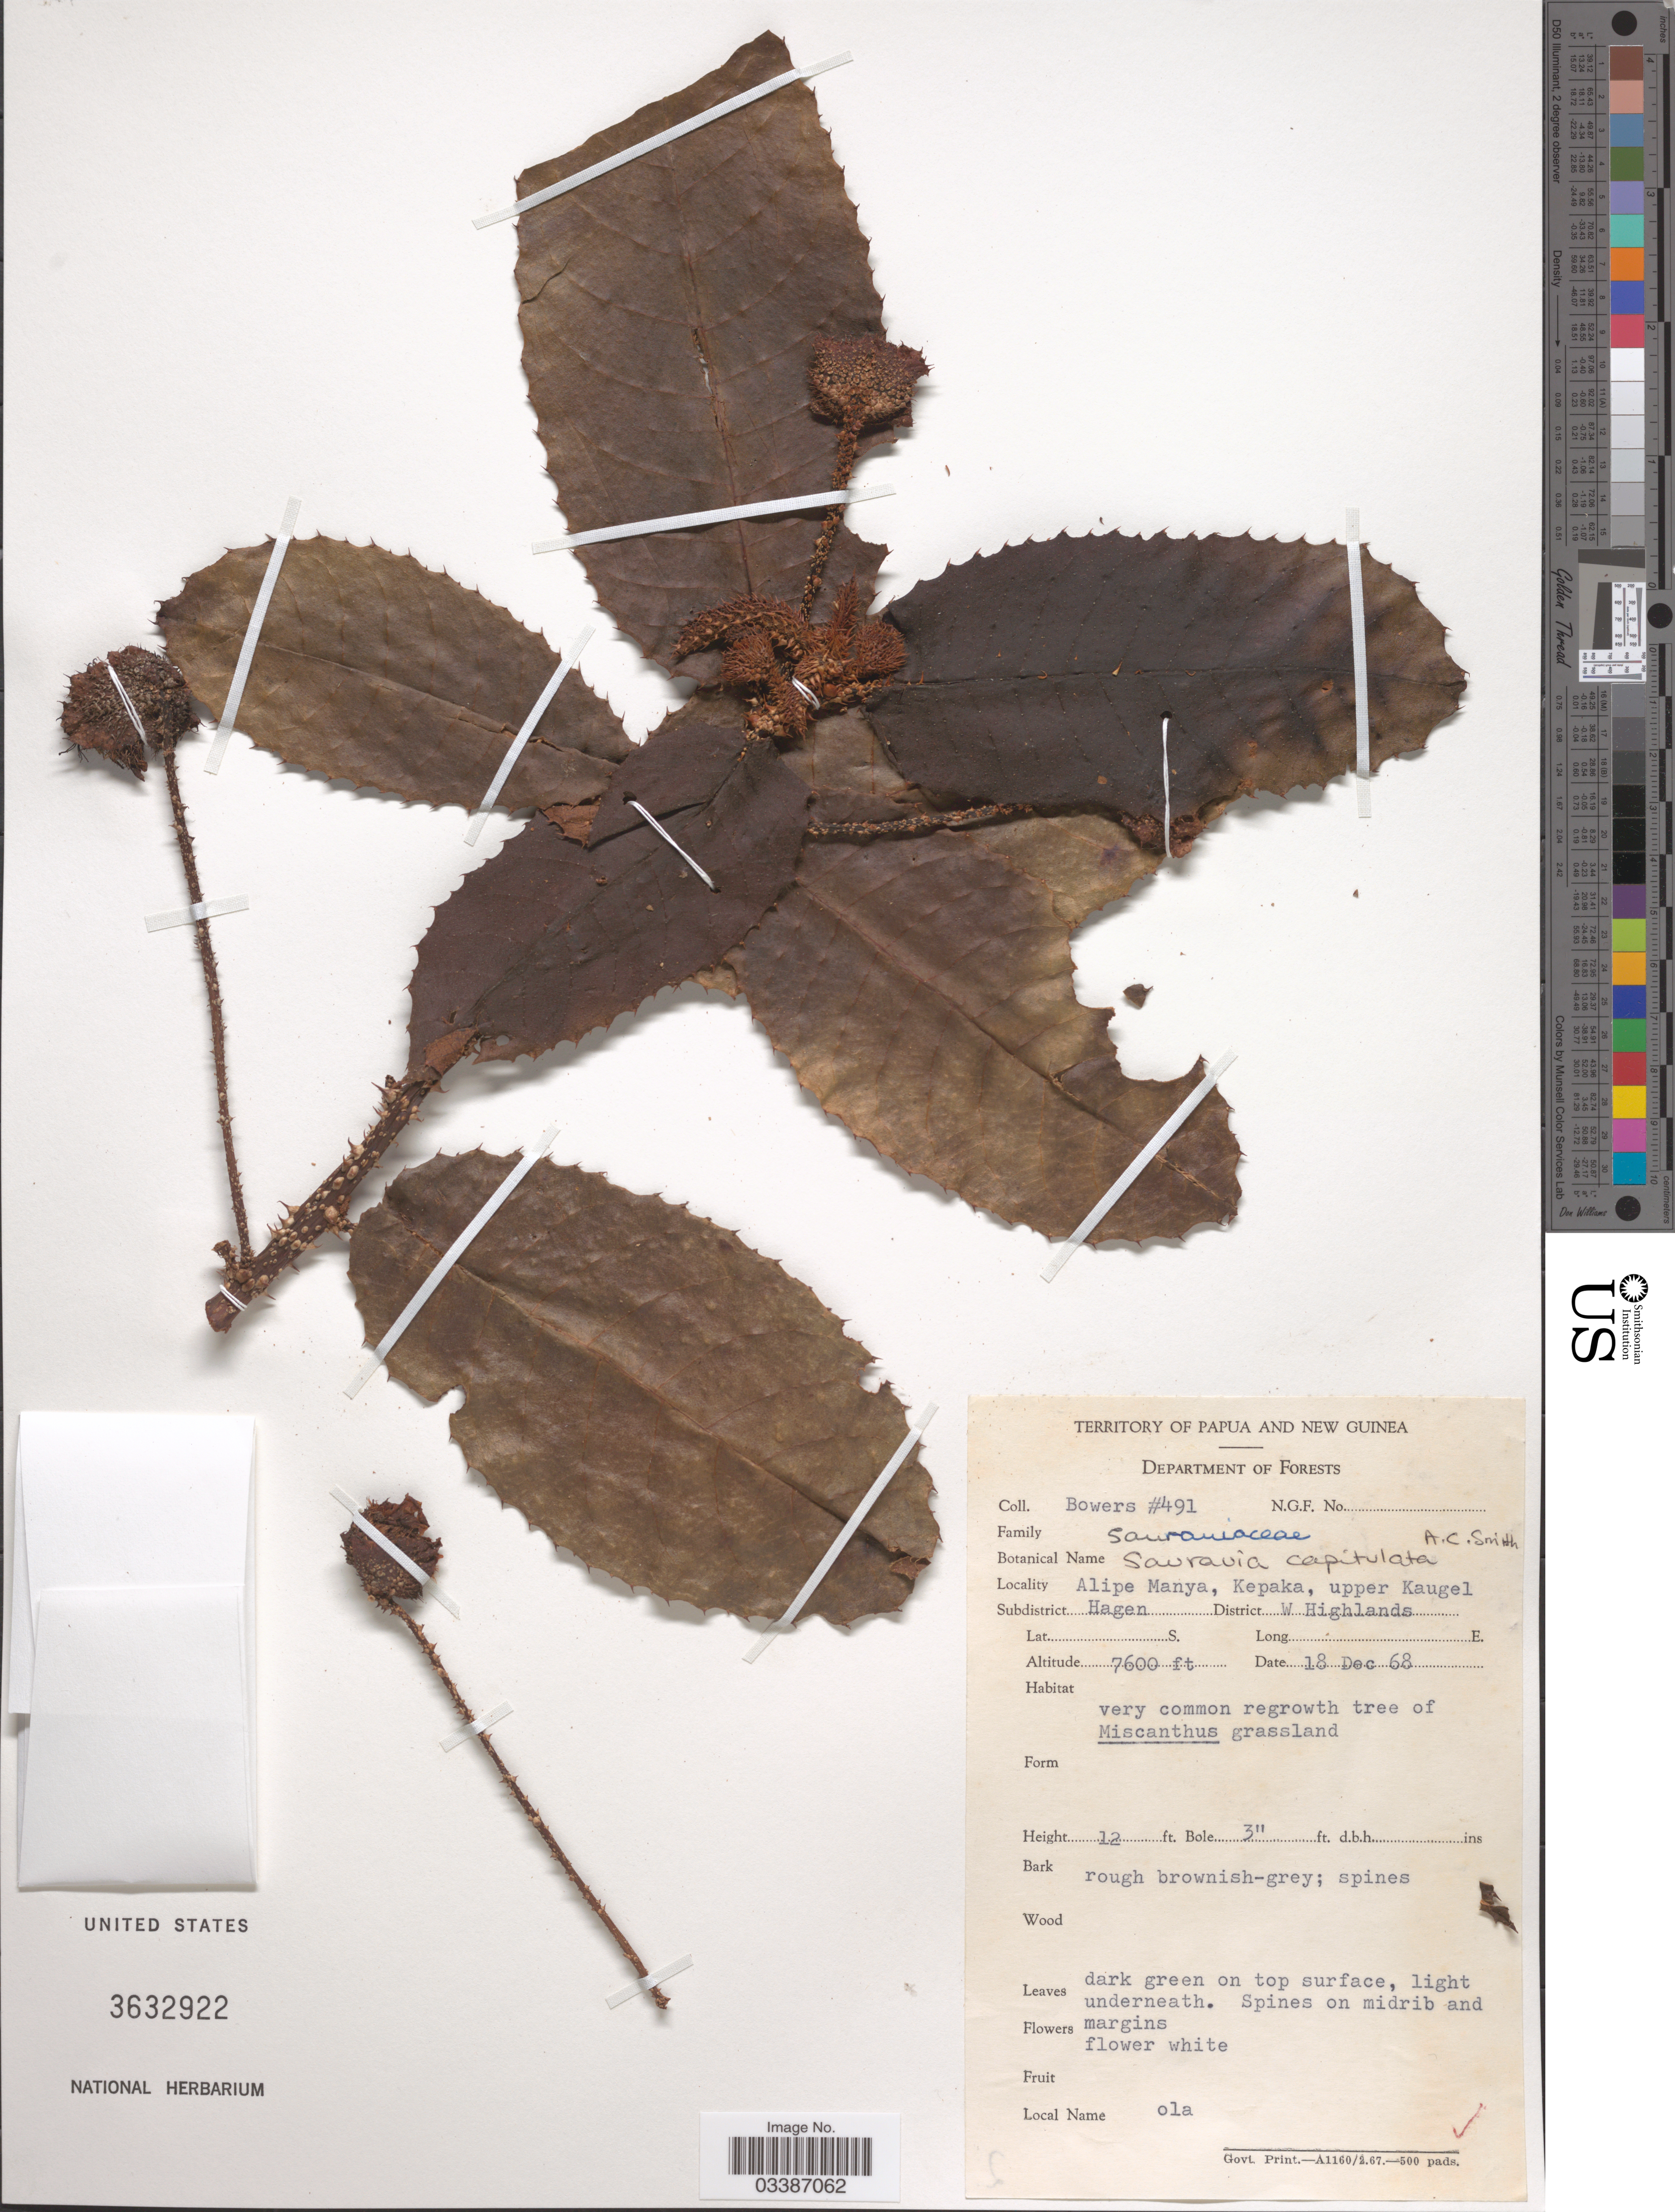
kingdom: Plantae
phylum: Tracheophyta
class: Magnoliopsida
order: Ericales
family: Actinidiaceae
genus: Saurauia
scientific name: Saurauia capitulata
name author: A.C. Sm.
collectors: -. Bowers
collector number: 491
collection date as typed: Transcribed d/m/y: 18/12/68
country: Papua New Guinea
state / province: Western Highlands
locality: Territory of Papua and New Guinea. Alipe Manya, Kepaka, upper Kaugel. Subdistrict Hagen. District W Highlands.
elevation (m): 2316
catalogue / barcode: US 3632922